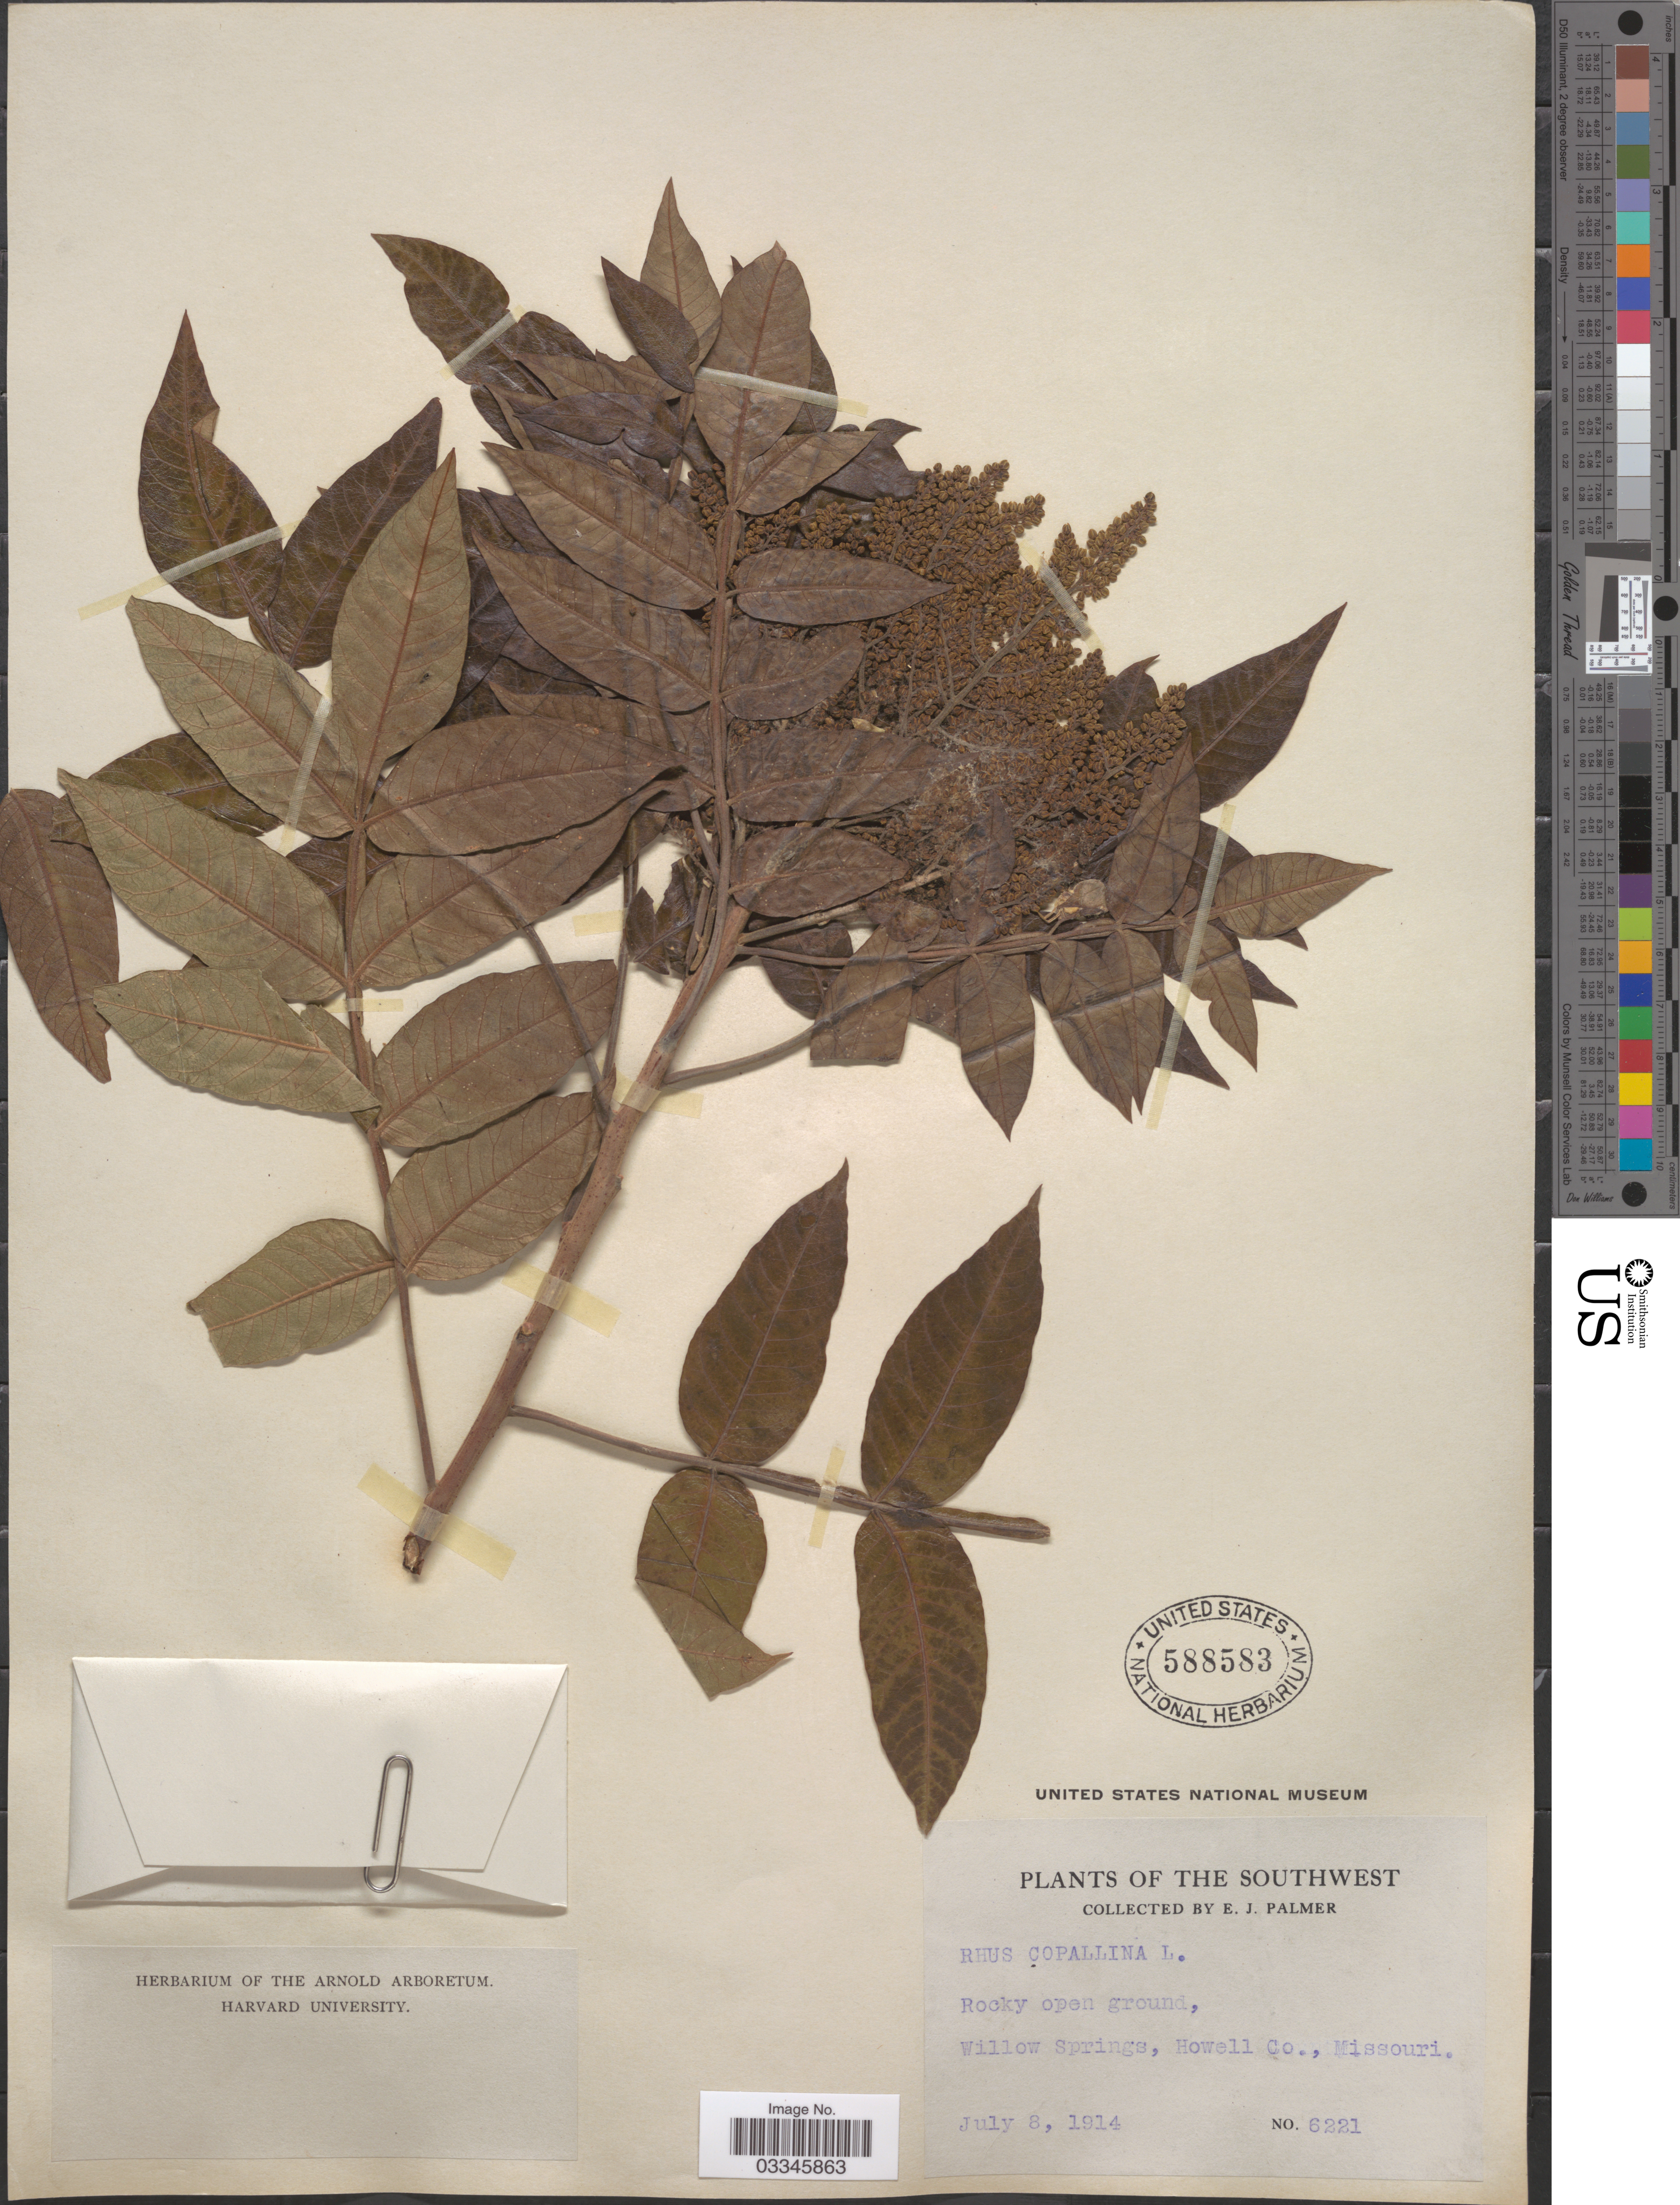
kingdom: Plantae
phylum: Tracheophyta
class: Magnoliopsida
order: Sapindales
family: Anacardiaceae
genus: Rhus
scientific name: Rhus copallinum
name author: L.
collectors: E. J. Palmer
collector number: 6221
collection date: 1914-07-08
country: United States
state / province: Missouri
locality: The Southwest. Willow Springs, Howell Co.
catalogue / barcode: US 588583